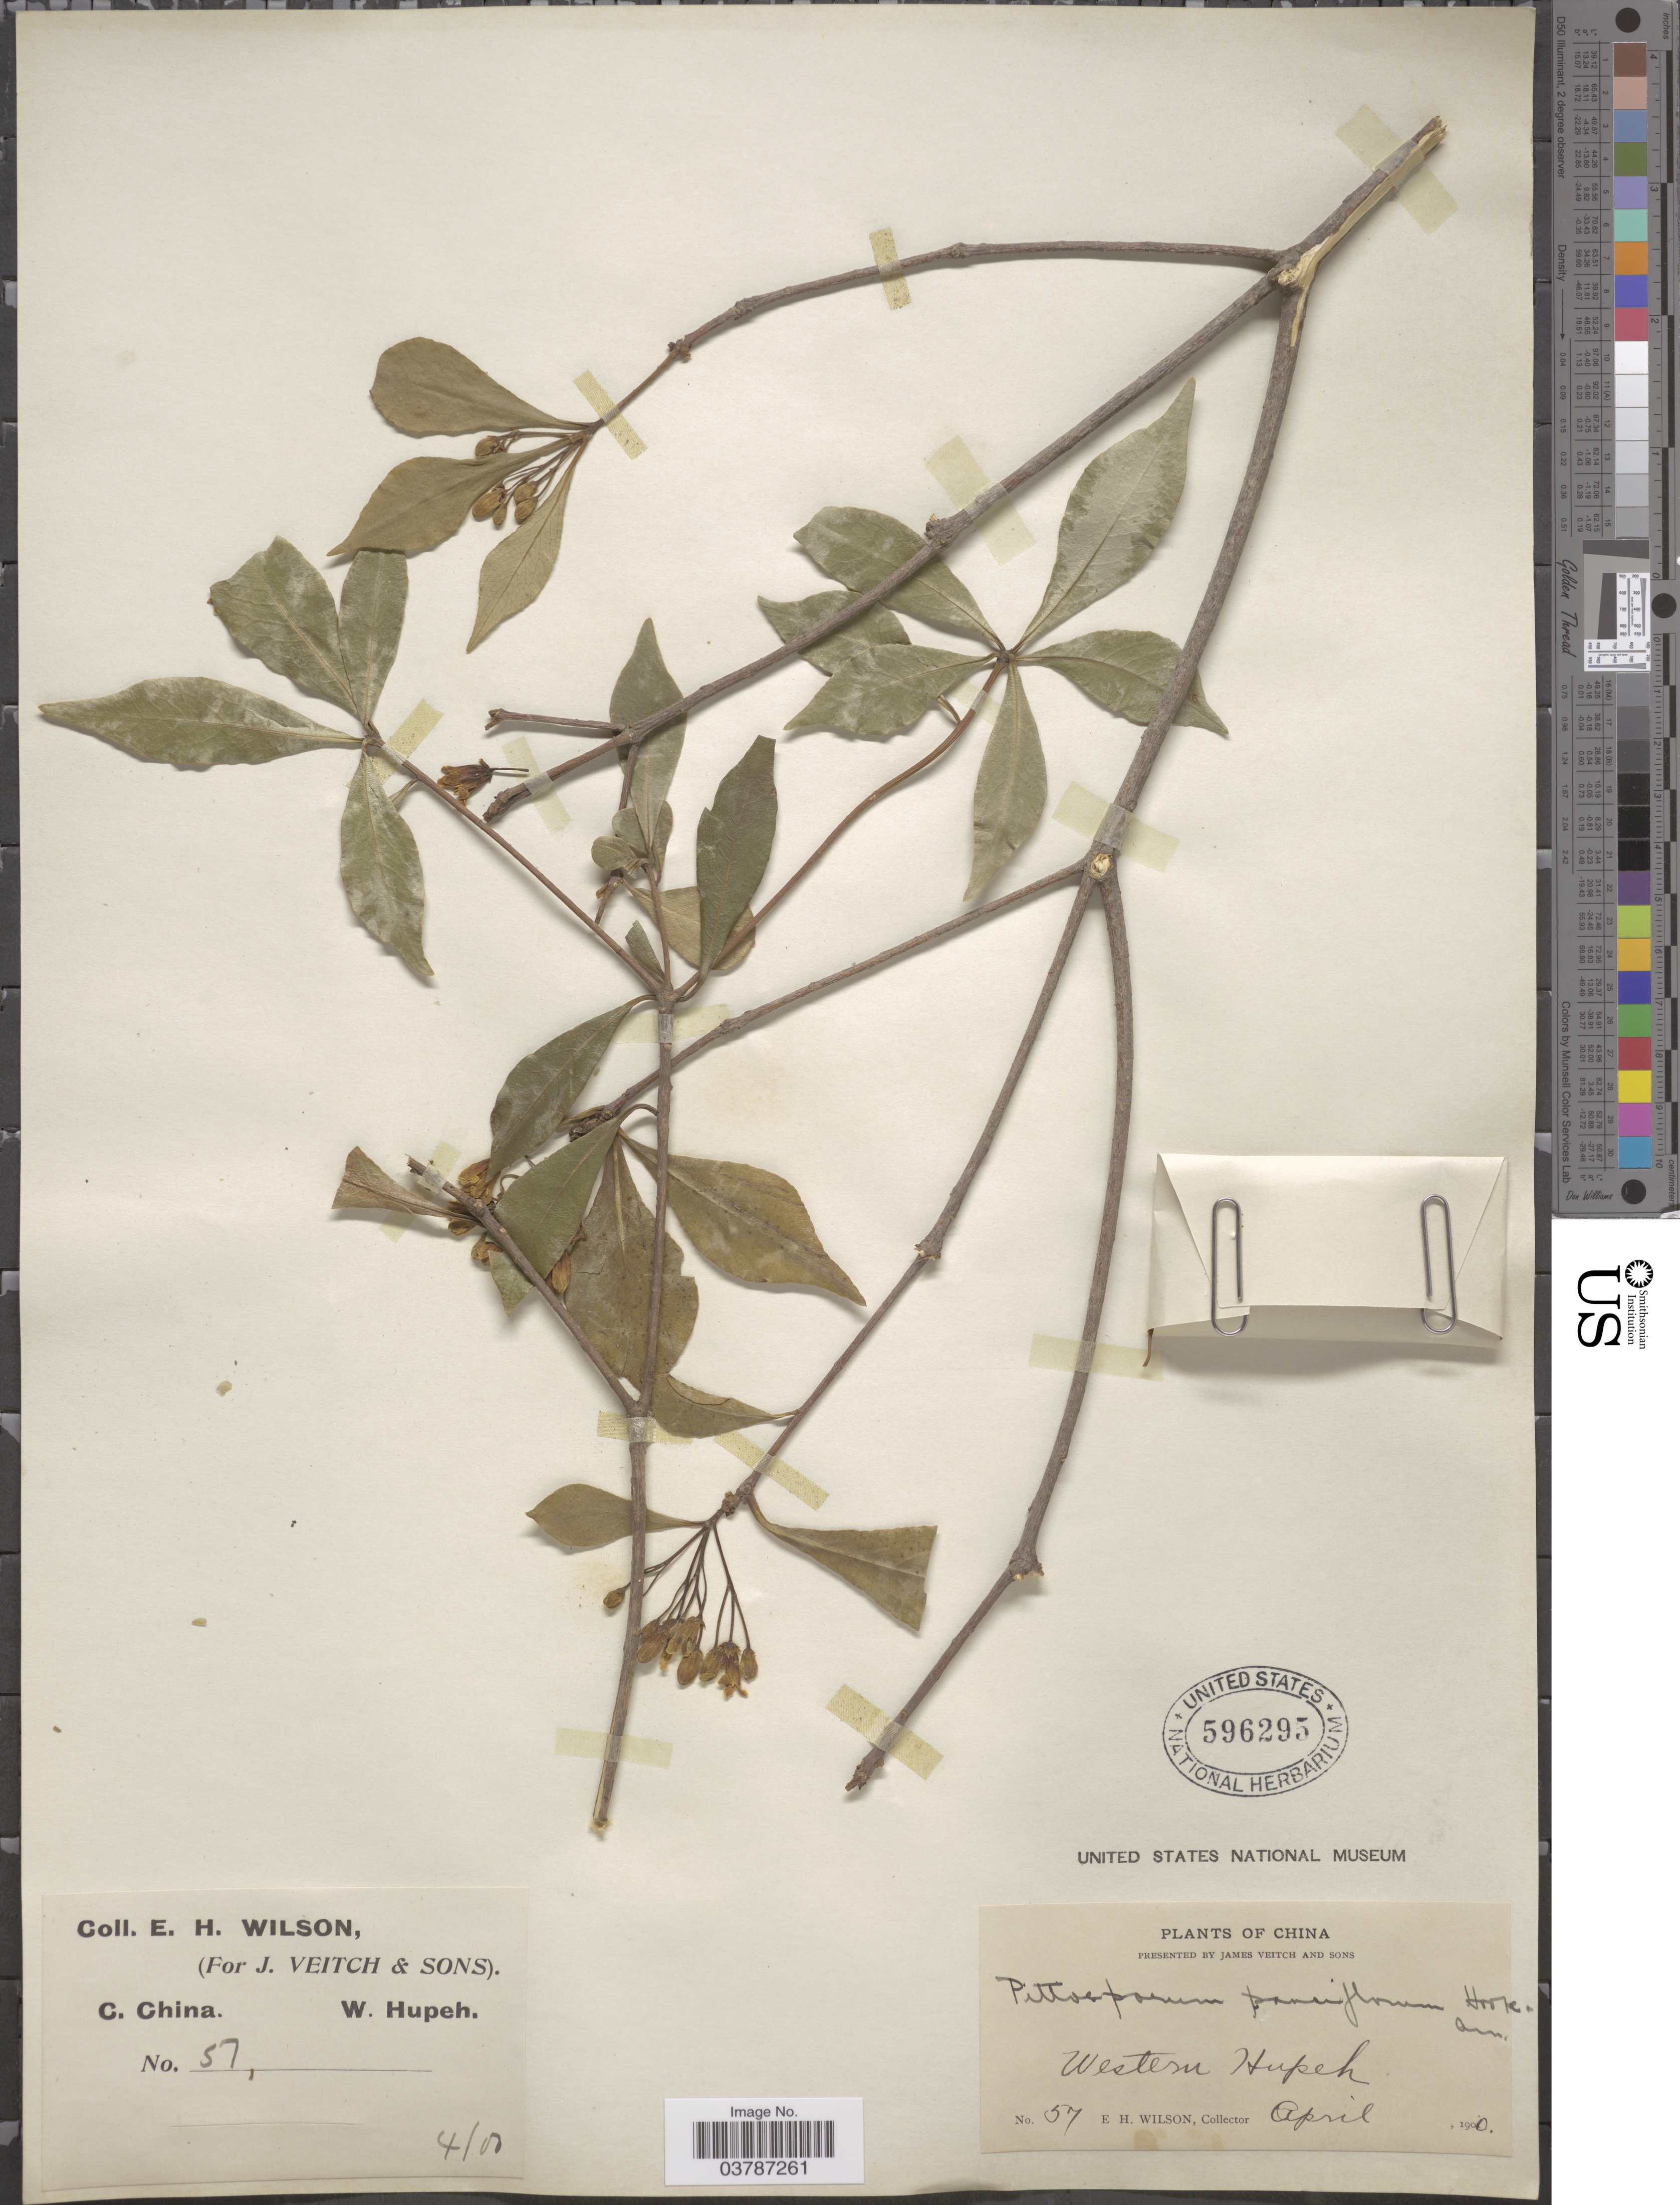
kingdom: Plantae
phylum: Tracheophyta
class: Magnoliopsida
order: Apiales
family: Pittosporaceae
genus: Pittosporum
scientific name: Pittosporum truncatum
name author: E. Pritz. ex Diels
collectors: E. Wilson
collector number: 57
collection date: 1900-04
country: China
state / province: Hubei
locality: C. China. Western Hupeh.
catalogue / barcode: US 596295